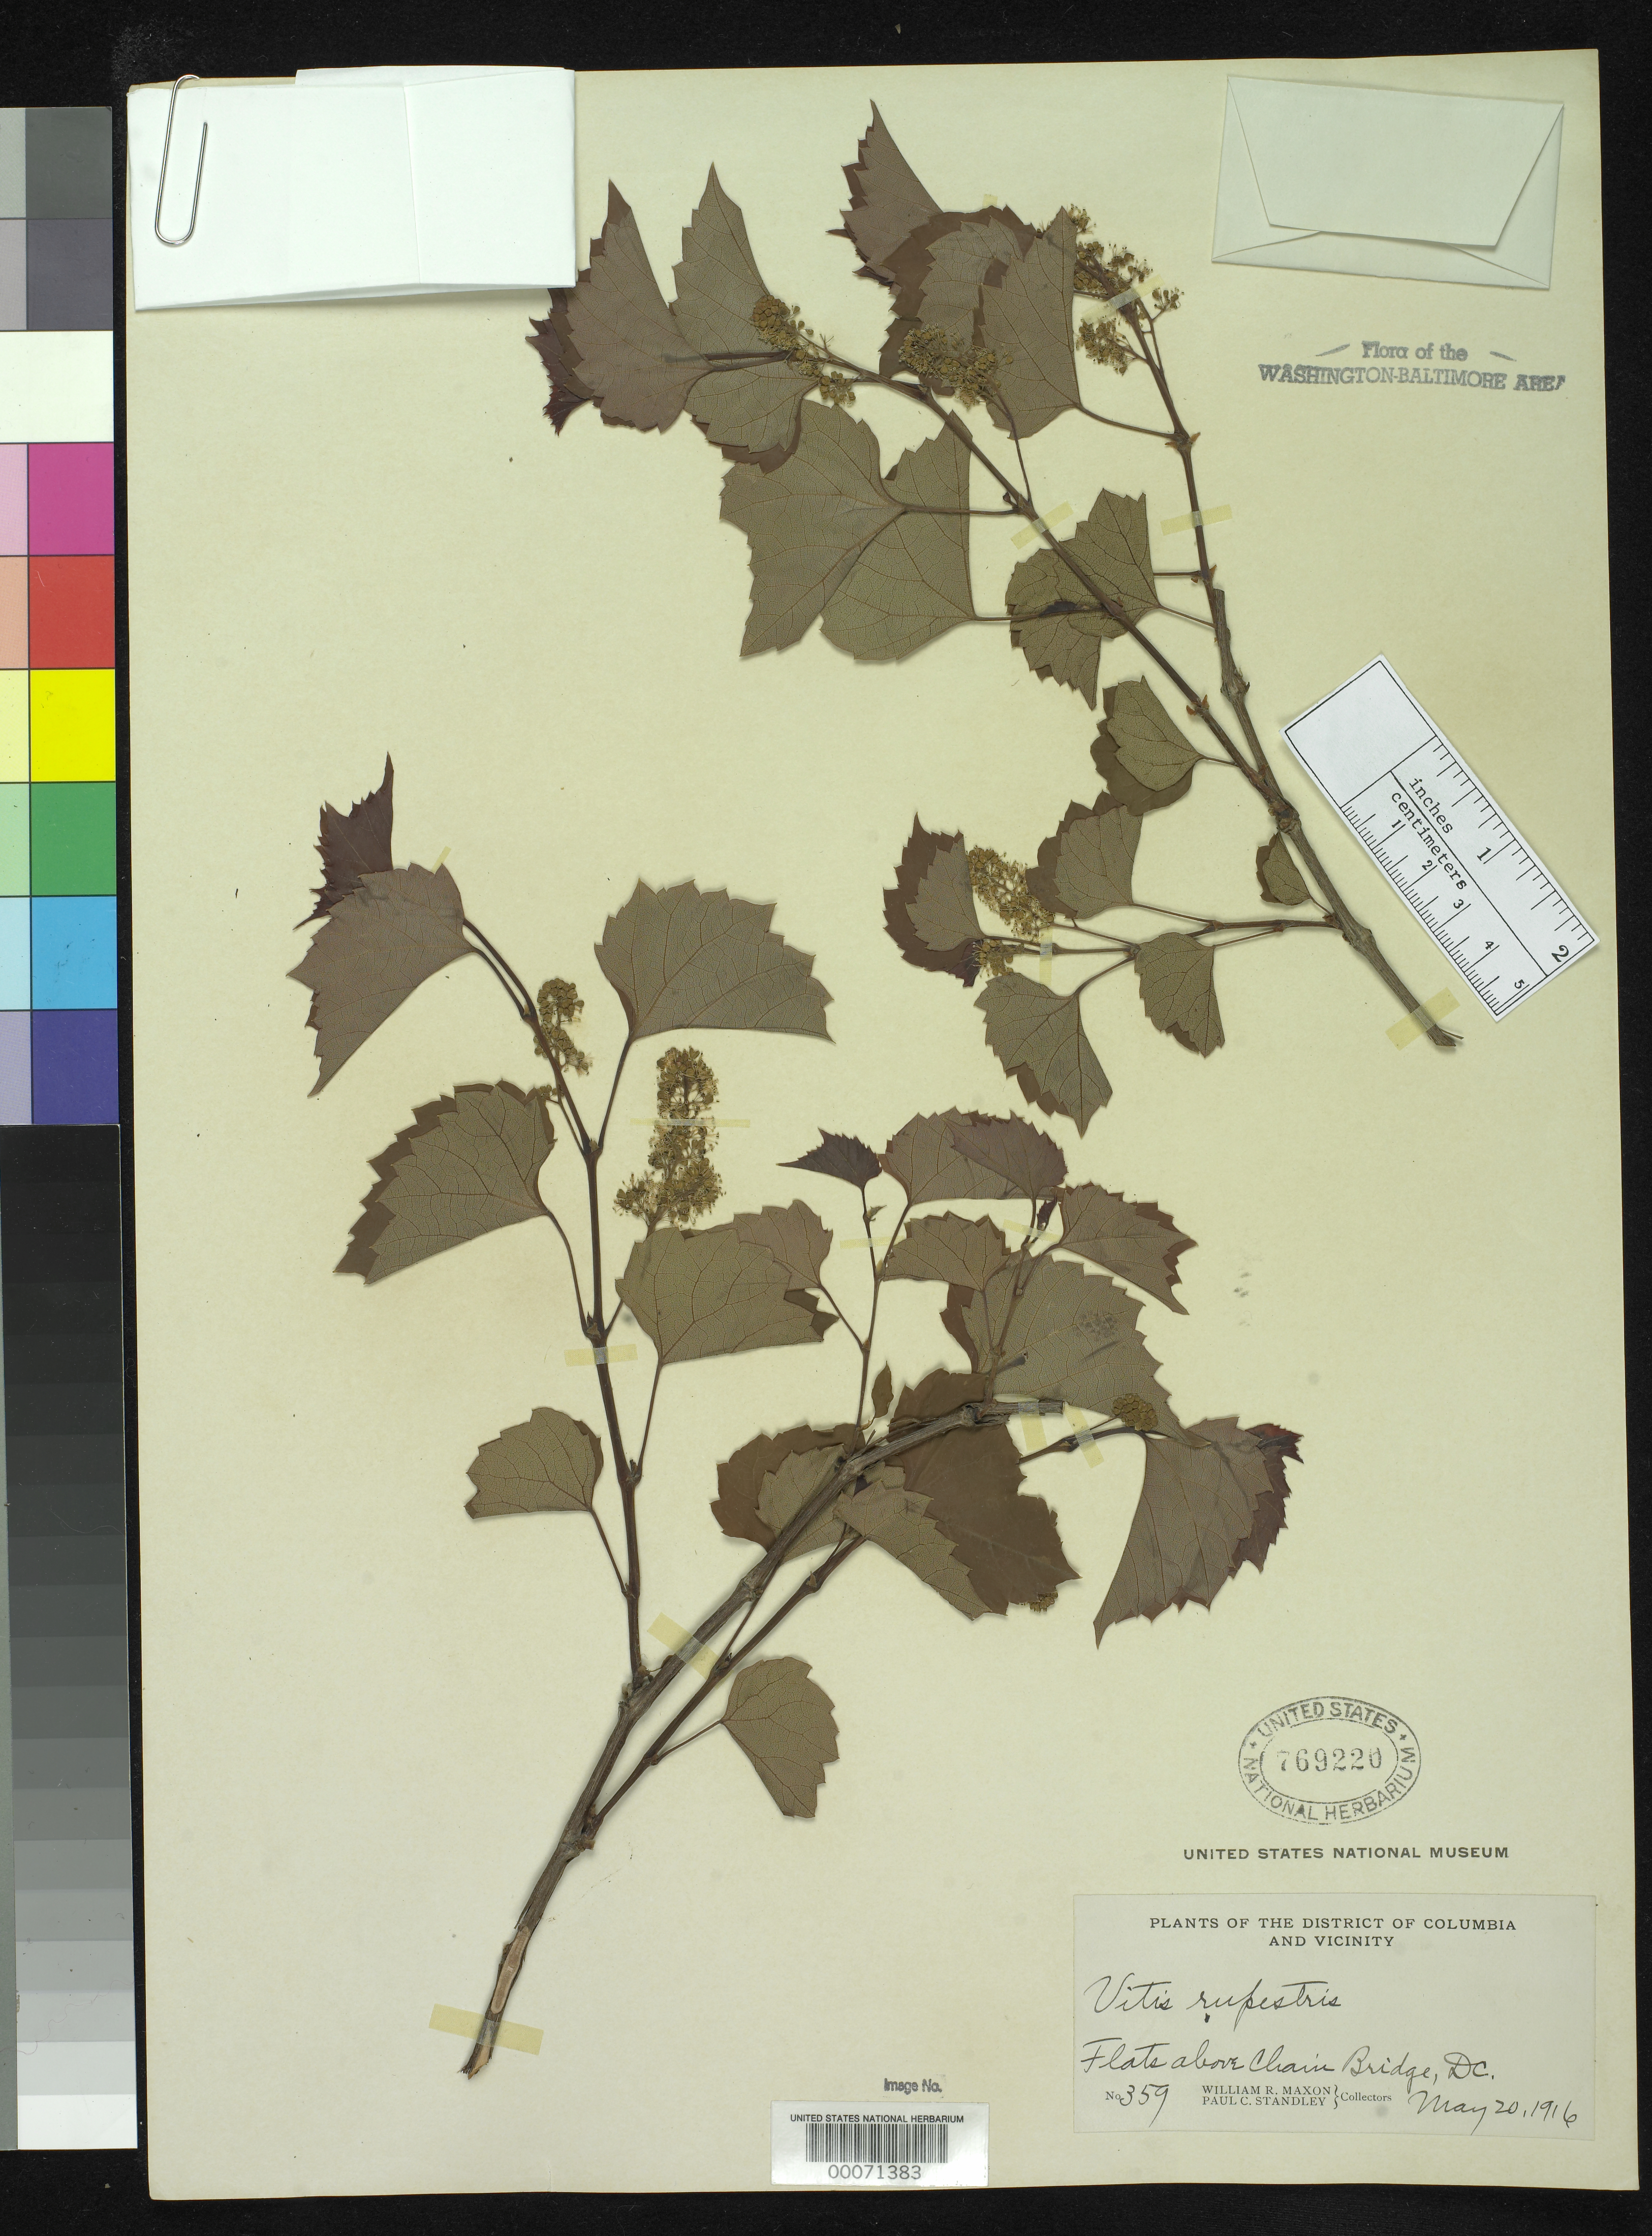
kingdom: Plantae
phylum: Tracheophyta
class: Magnoliopsida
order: Vitales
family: Vitaceae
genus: Vitis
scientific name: Vitis rupestris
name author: Scheele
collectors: W. R. Maxon & P. C. Standley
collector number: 359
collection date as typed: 20 May 1916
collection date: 1916-05-20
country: United States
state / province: District of Columbia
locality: Above Chain Bridge C. and O. Canal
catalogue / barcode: US 769220